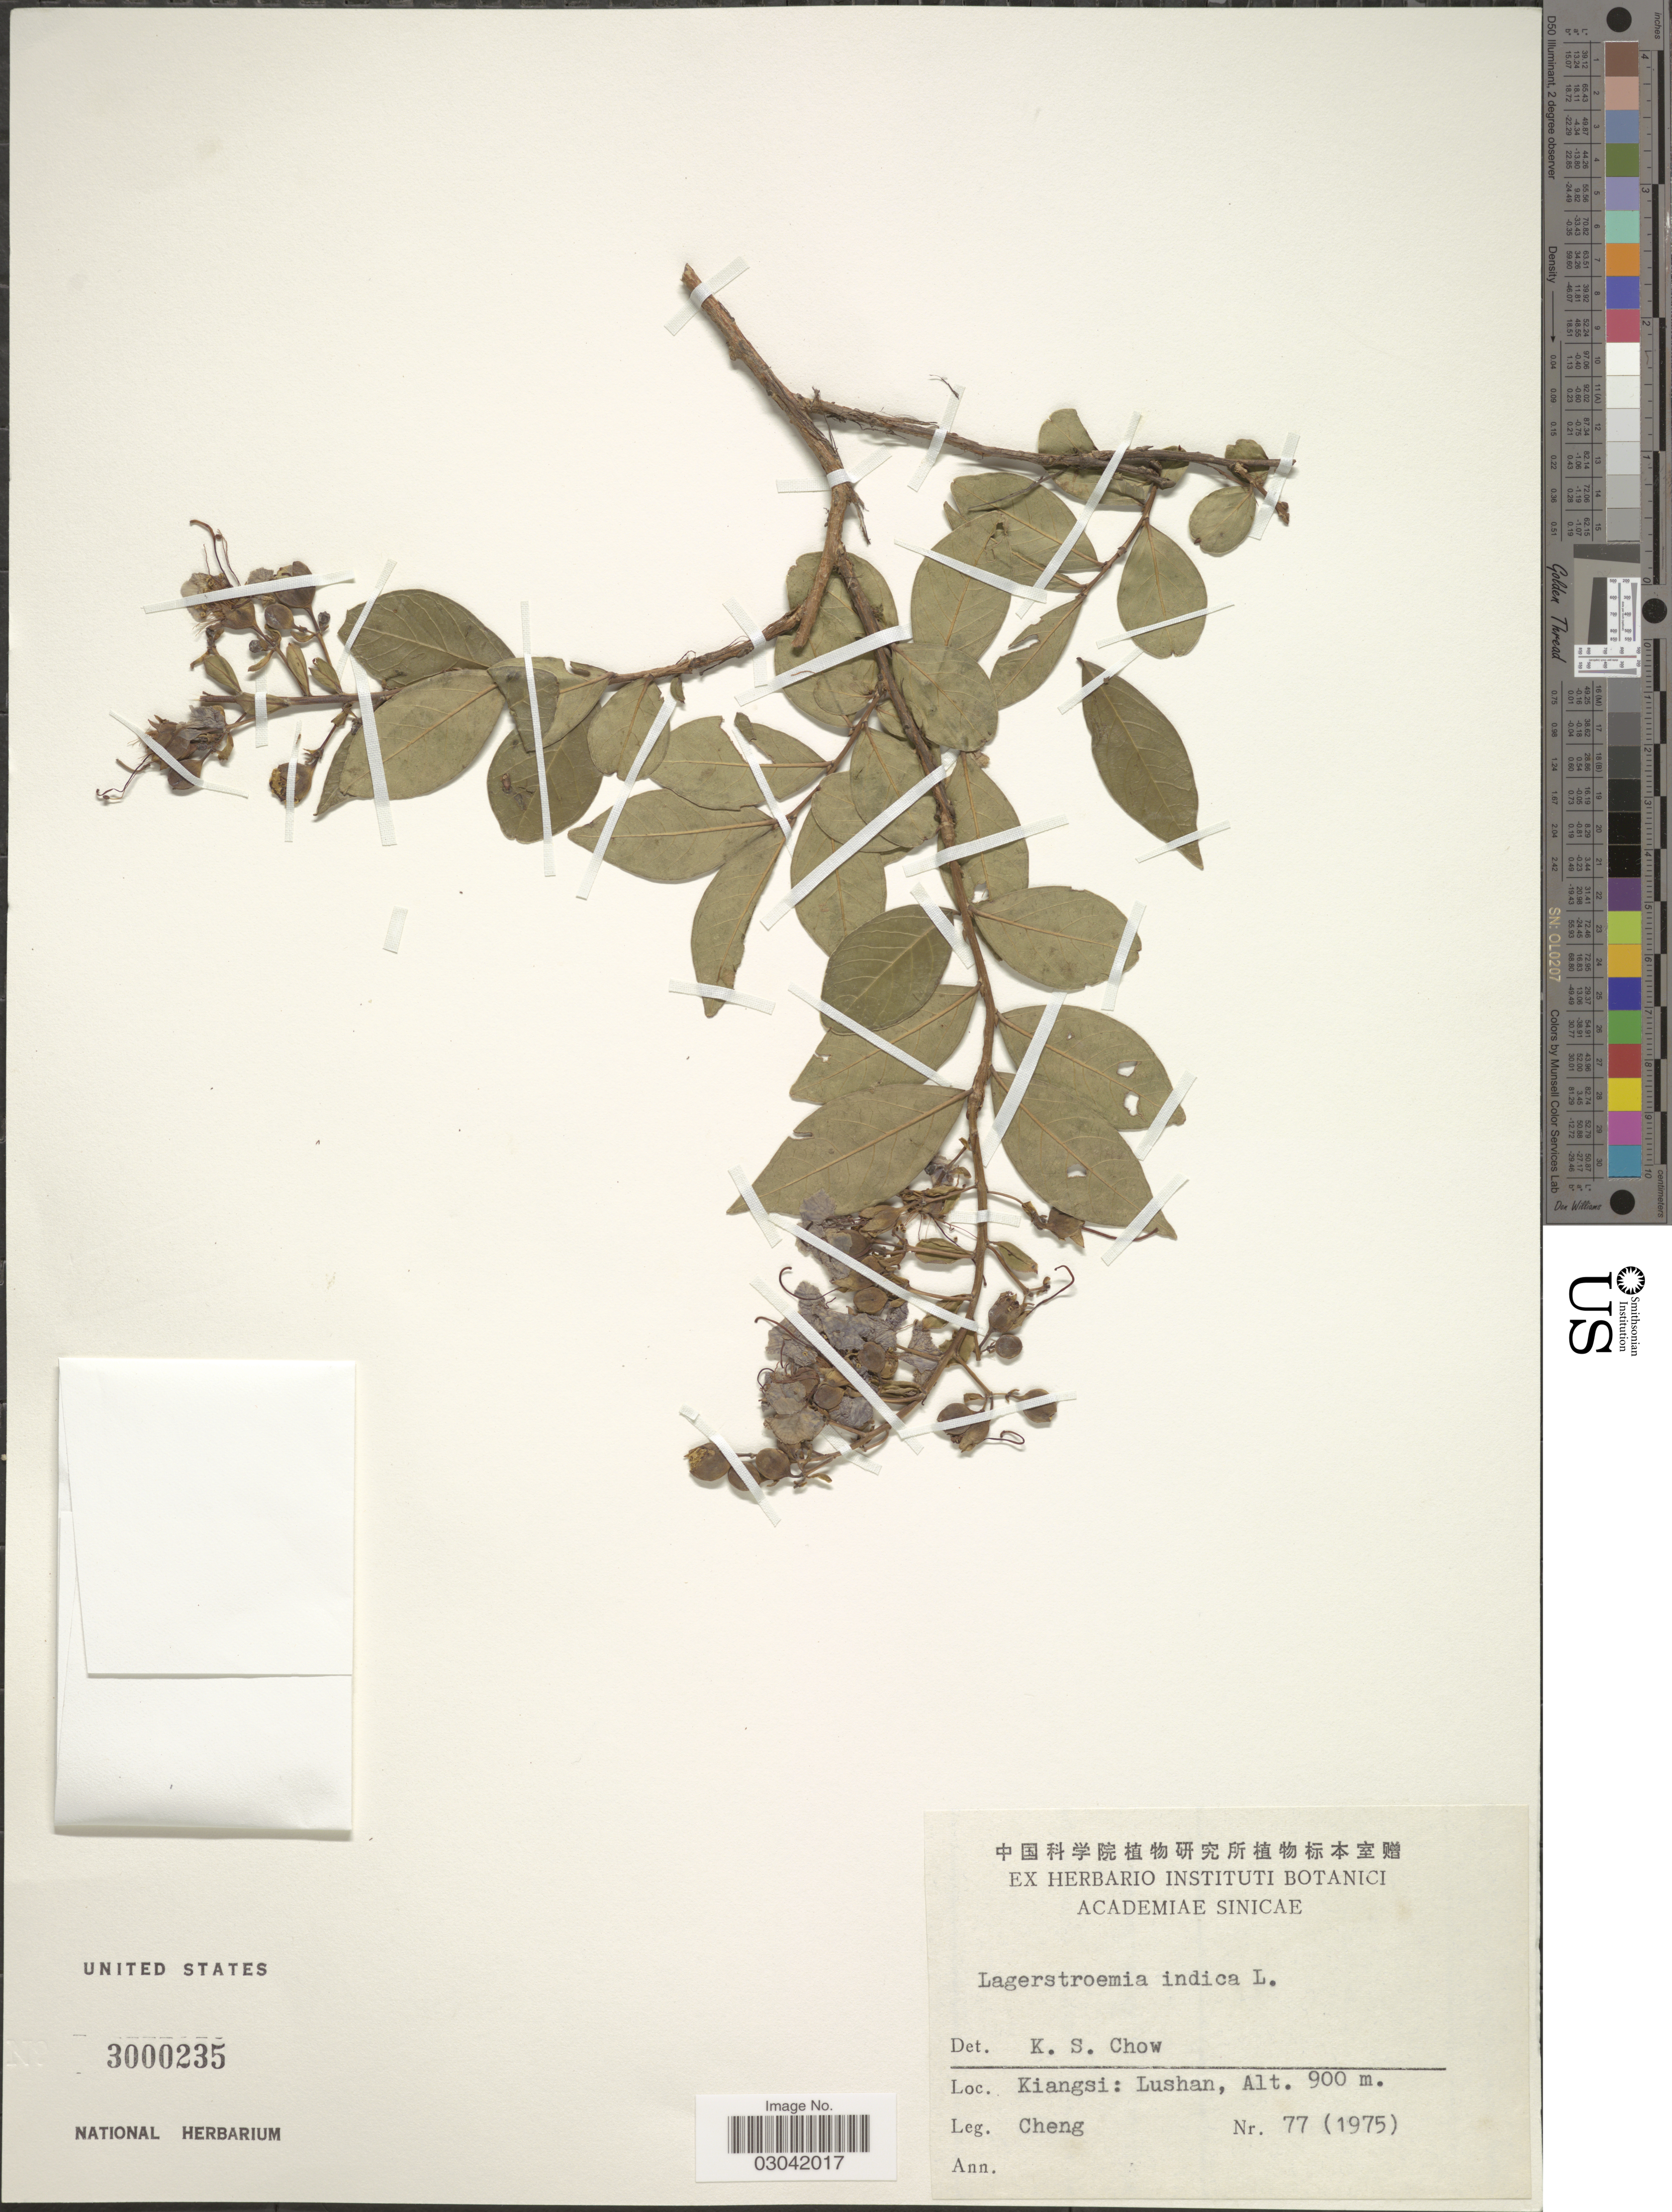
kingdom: Plantae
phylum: Tracheophyta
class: Magnoliopsida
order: Myrtales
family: Lythraceae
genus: Lagerstroemia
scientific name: Lagerstroemia indica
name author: L.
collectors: -. Cheng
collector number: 77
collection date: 1975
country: China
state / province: Jiangxi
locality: Kiangsi: Lushan.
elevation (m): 900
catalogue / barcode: US 3000235